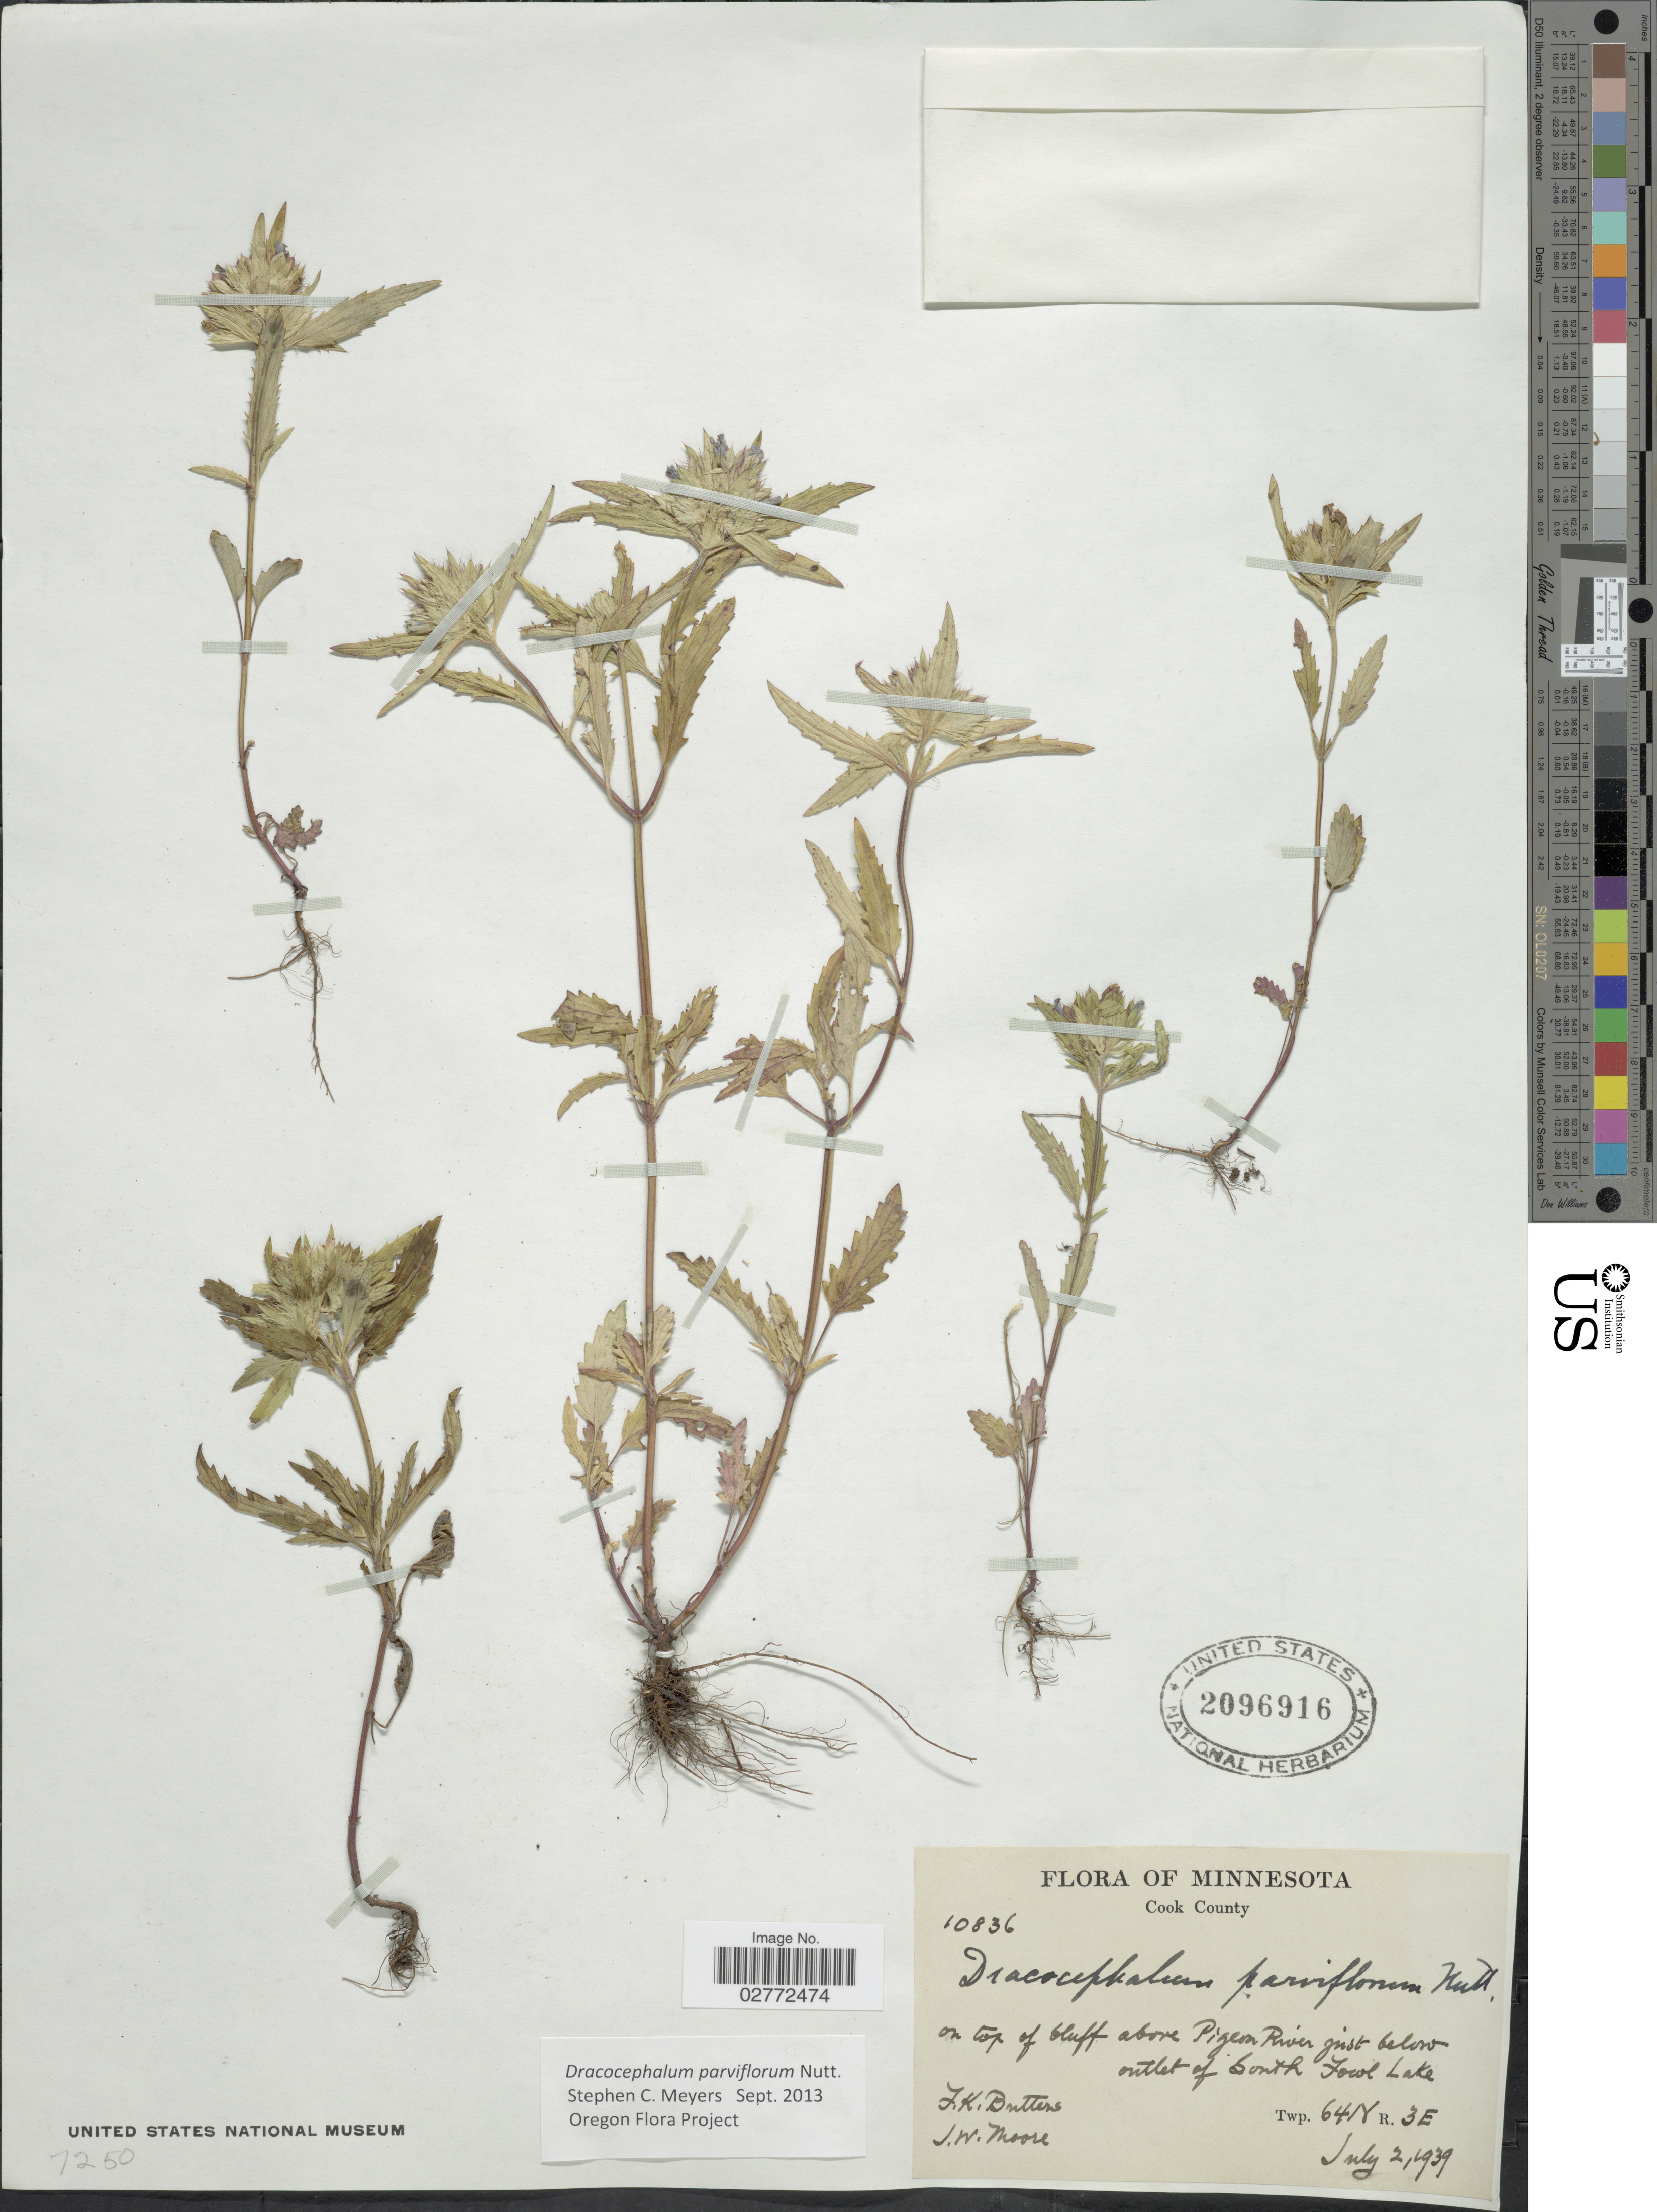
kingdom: Plantae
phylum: Tracheophyta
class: Magnoliopsida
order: Lamiales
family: Lamiaceae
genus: Dracocephalum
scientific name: Dracocephalum parviflorum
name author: Nutt.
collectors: F. K. Butters & J. Moore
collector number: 10836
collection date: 1939-07-02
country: United States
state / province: Minnesota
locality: Cook County. On top of bluff above Pigeon River just below outlet of South Fowl Lake. Twp. 64/Y R. 3E.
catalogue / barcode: US 2096916